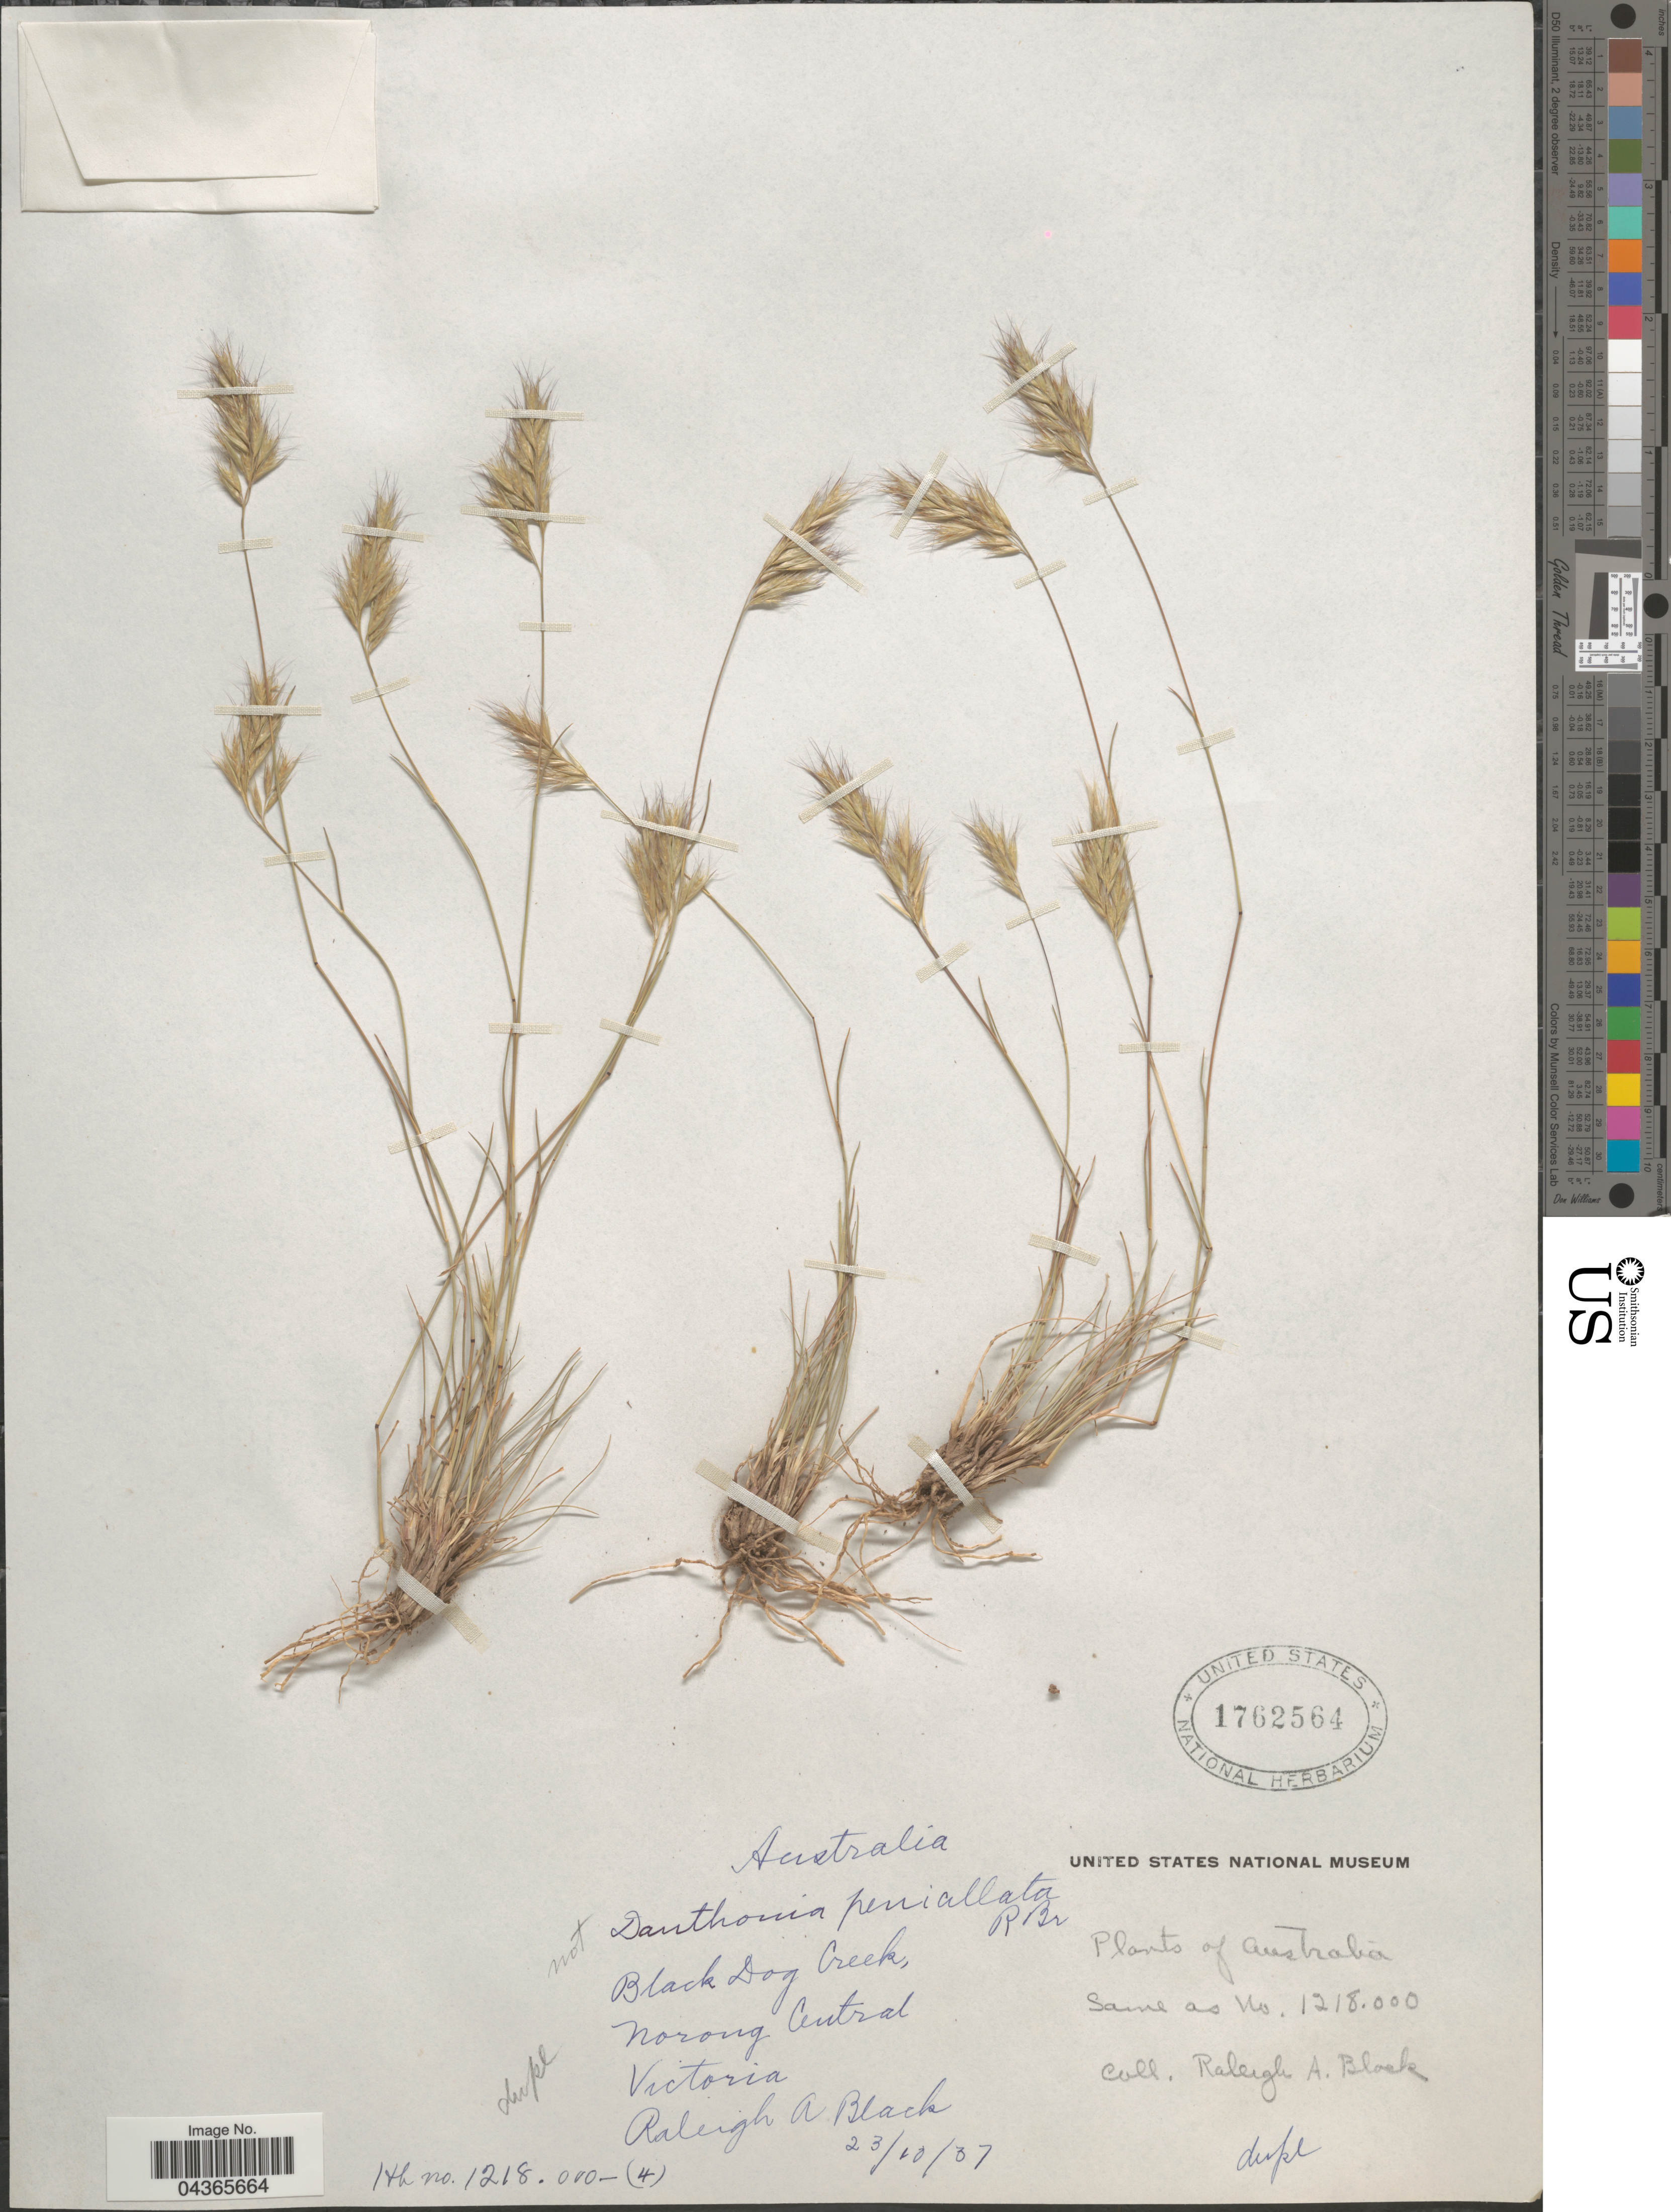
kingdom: Plantae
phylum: Tracheophyta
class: Liliopsida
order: Poales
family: Poaceae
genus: Rytidosperma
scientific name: Rytidosperma sp.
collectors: R. A. Black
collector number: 1218000-(4)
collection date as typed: Transcribed d/m/y: 23/10/37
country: Australia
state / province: Victoria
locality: Black Dog Creek, Norong Central, Victoria.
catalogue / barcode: US 1762564